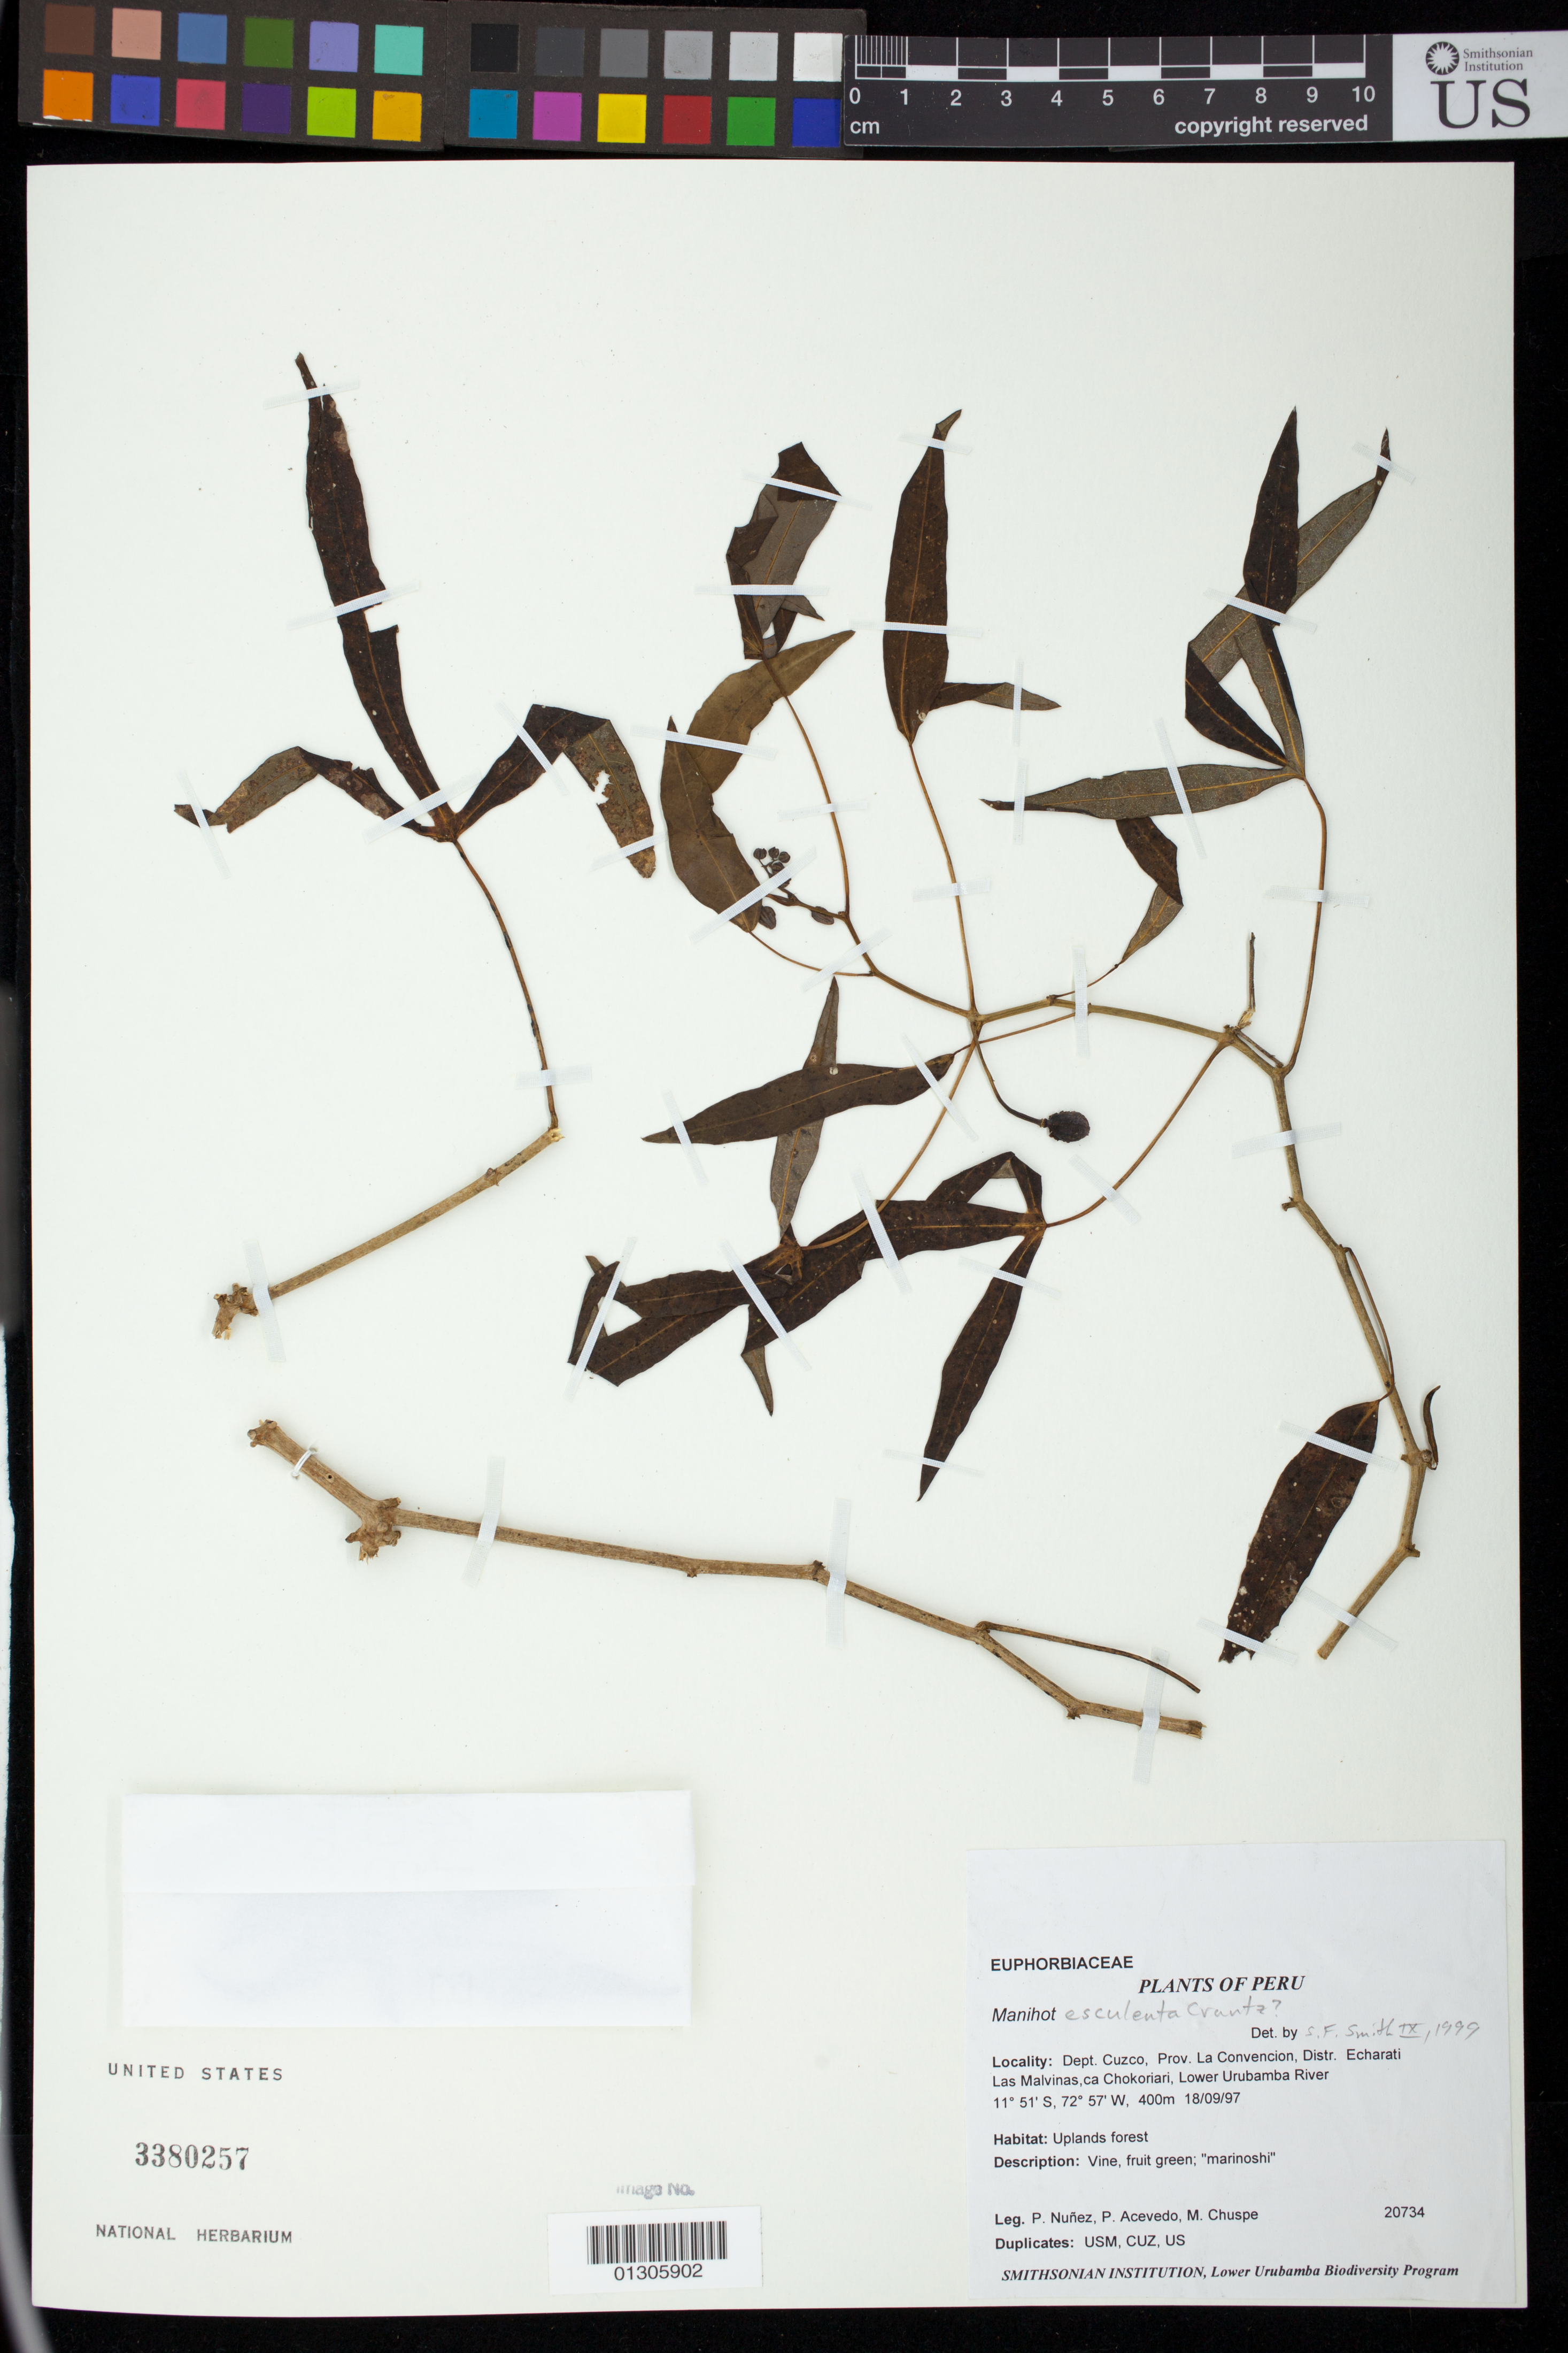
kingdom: Plantae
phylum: Tracheophyta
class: Magnoliopsida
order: Malpighiales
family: Euphorbiaceae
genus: Manihot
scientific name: Manihot esculenta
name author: Crantz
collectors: P. Núñez V., P. Acevedo-Rodr. & M. Chuspe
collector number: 20734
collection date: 1997-09-18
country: Peru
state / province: Cusco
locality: Prov. La Convencion, Distr. Echarati Las Malvinas, ca Chokoriari, Lower Urubamba River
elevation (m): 400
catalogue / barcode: US 3380257